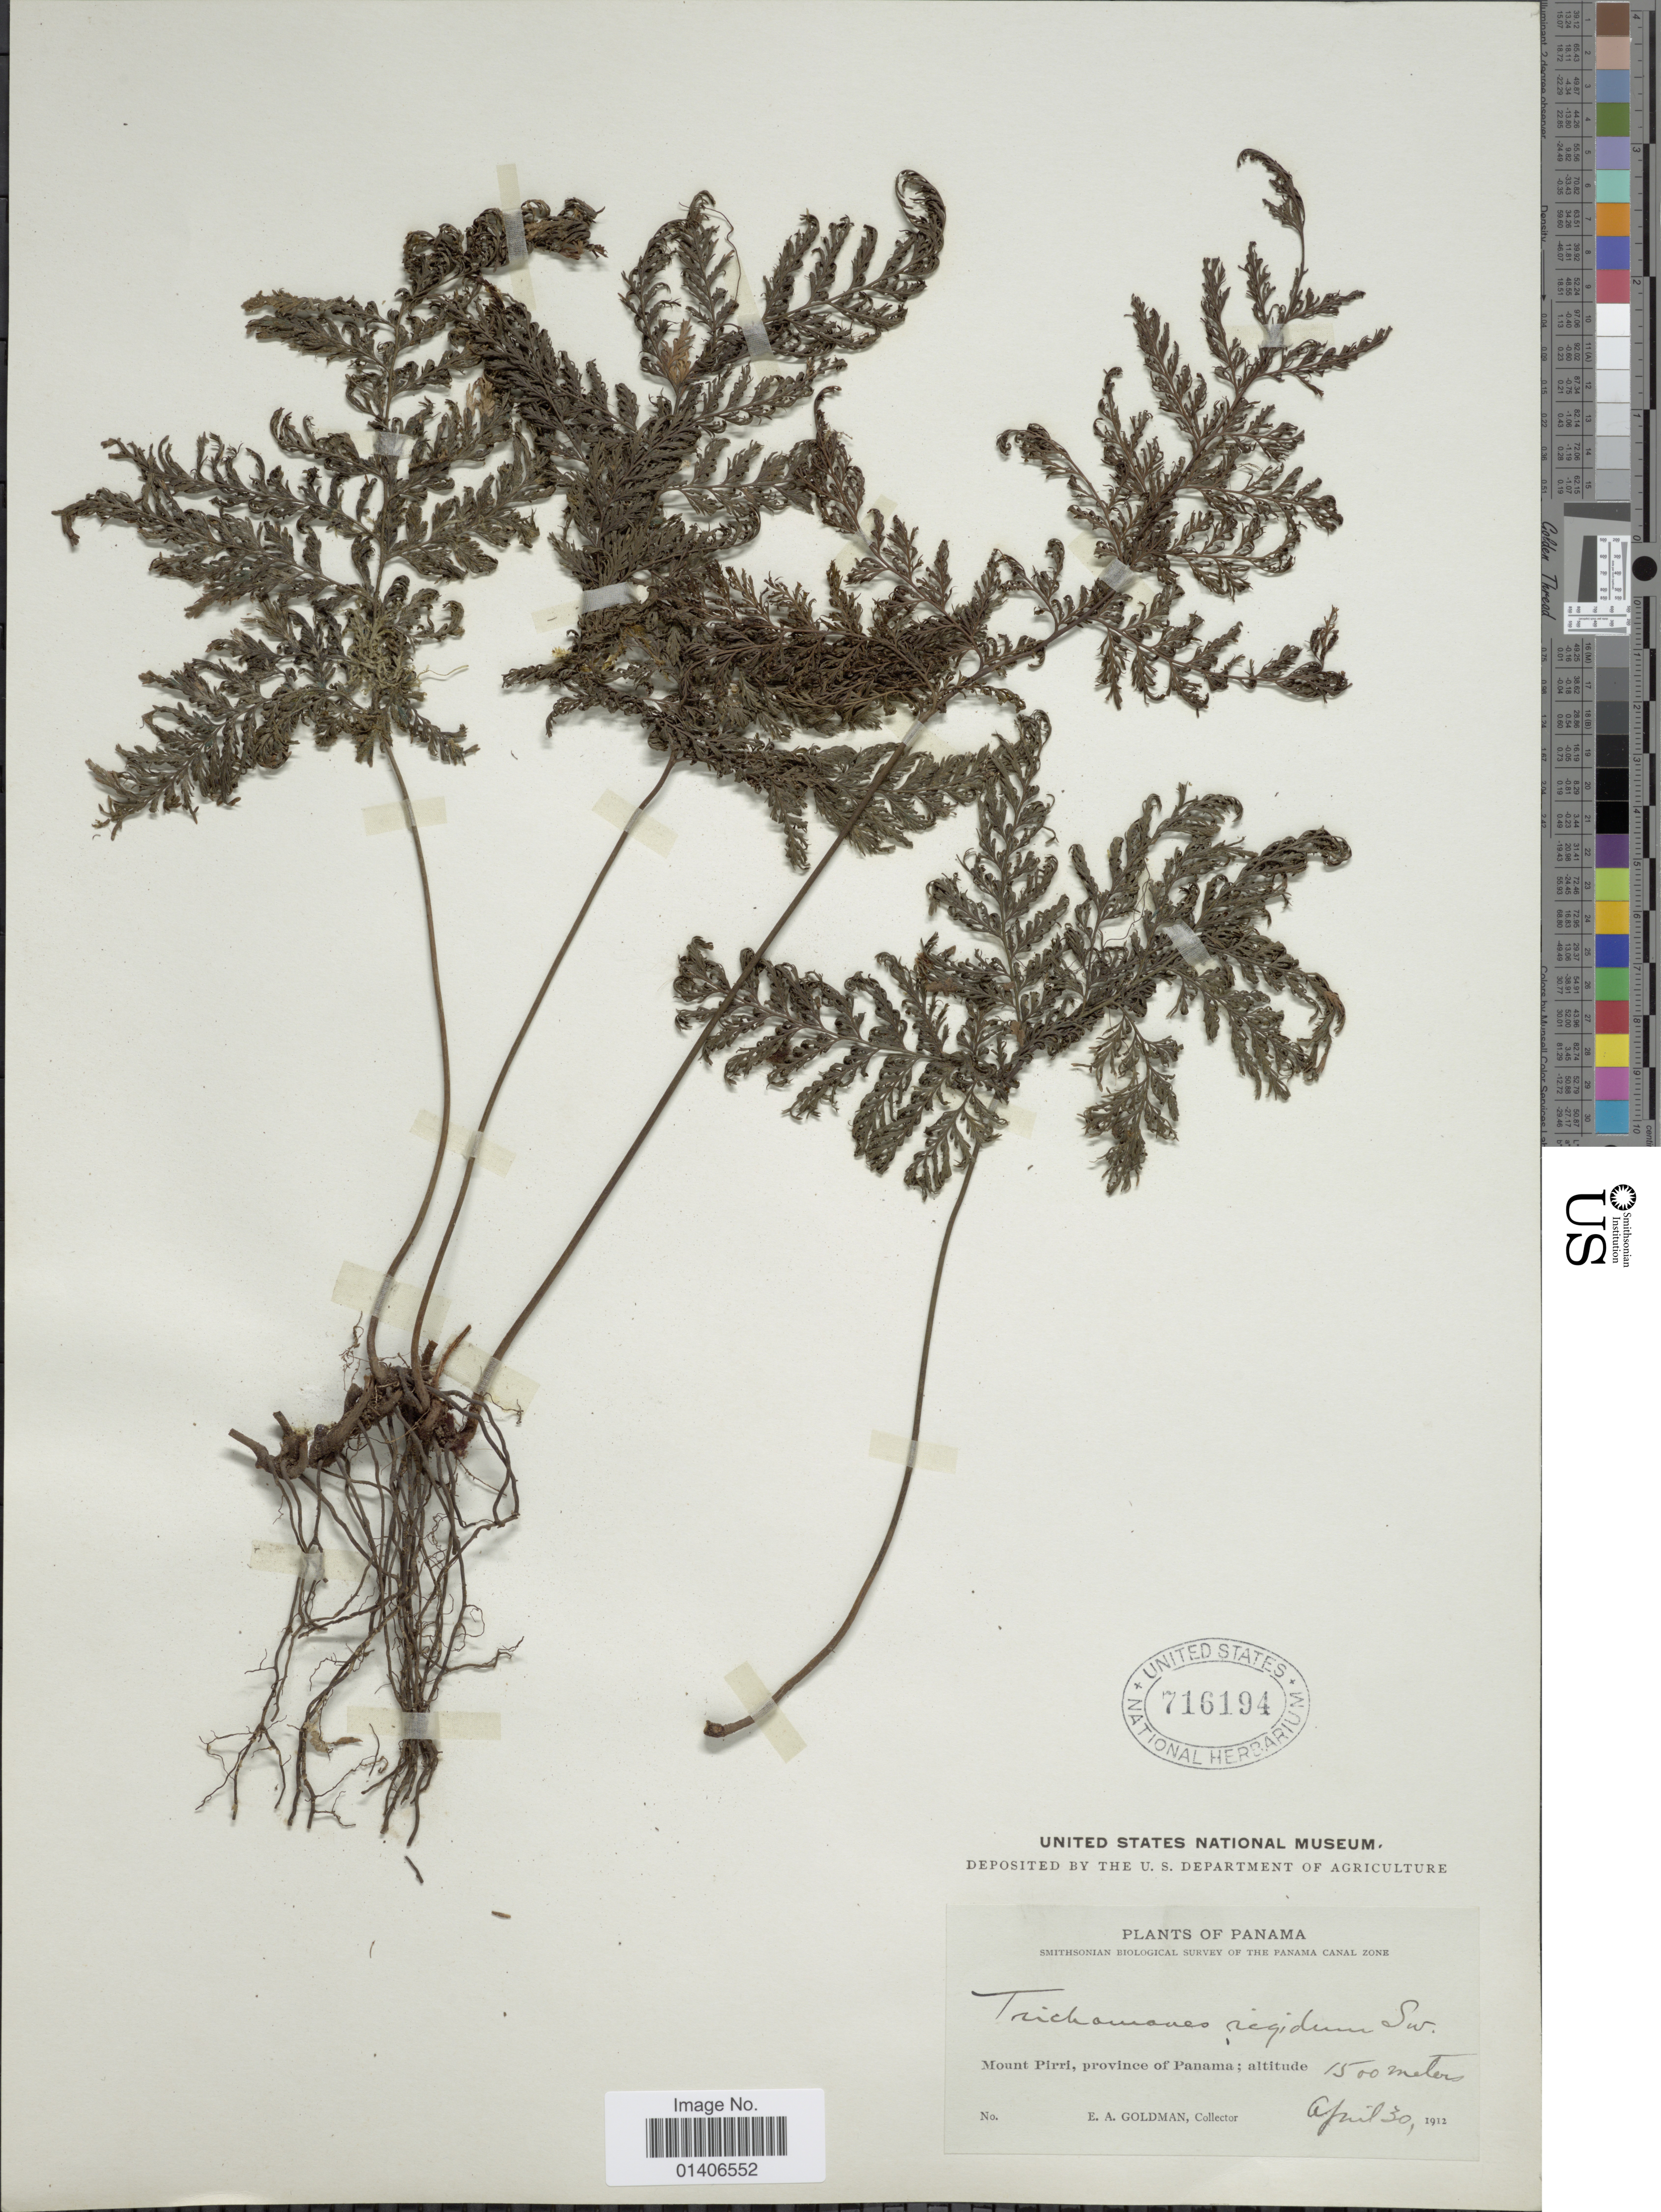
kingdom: Plantae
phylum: Tracheophyta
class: Polypodiopsida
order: Hymenophyllales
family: Hymenophyllaceae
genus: Abrodictyum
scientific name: Abrodictyum rigidum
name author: (Sw.) Ebihara & Dubuisson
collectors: E. A. Goldman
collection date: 1912-04-30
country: Panama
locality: Mount Pirri, province of Panama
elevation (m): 1500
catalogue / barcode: US 716194